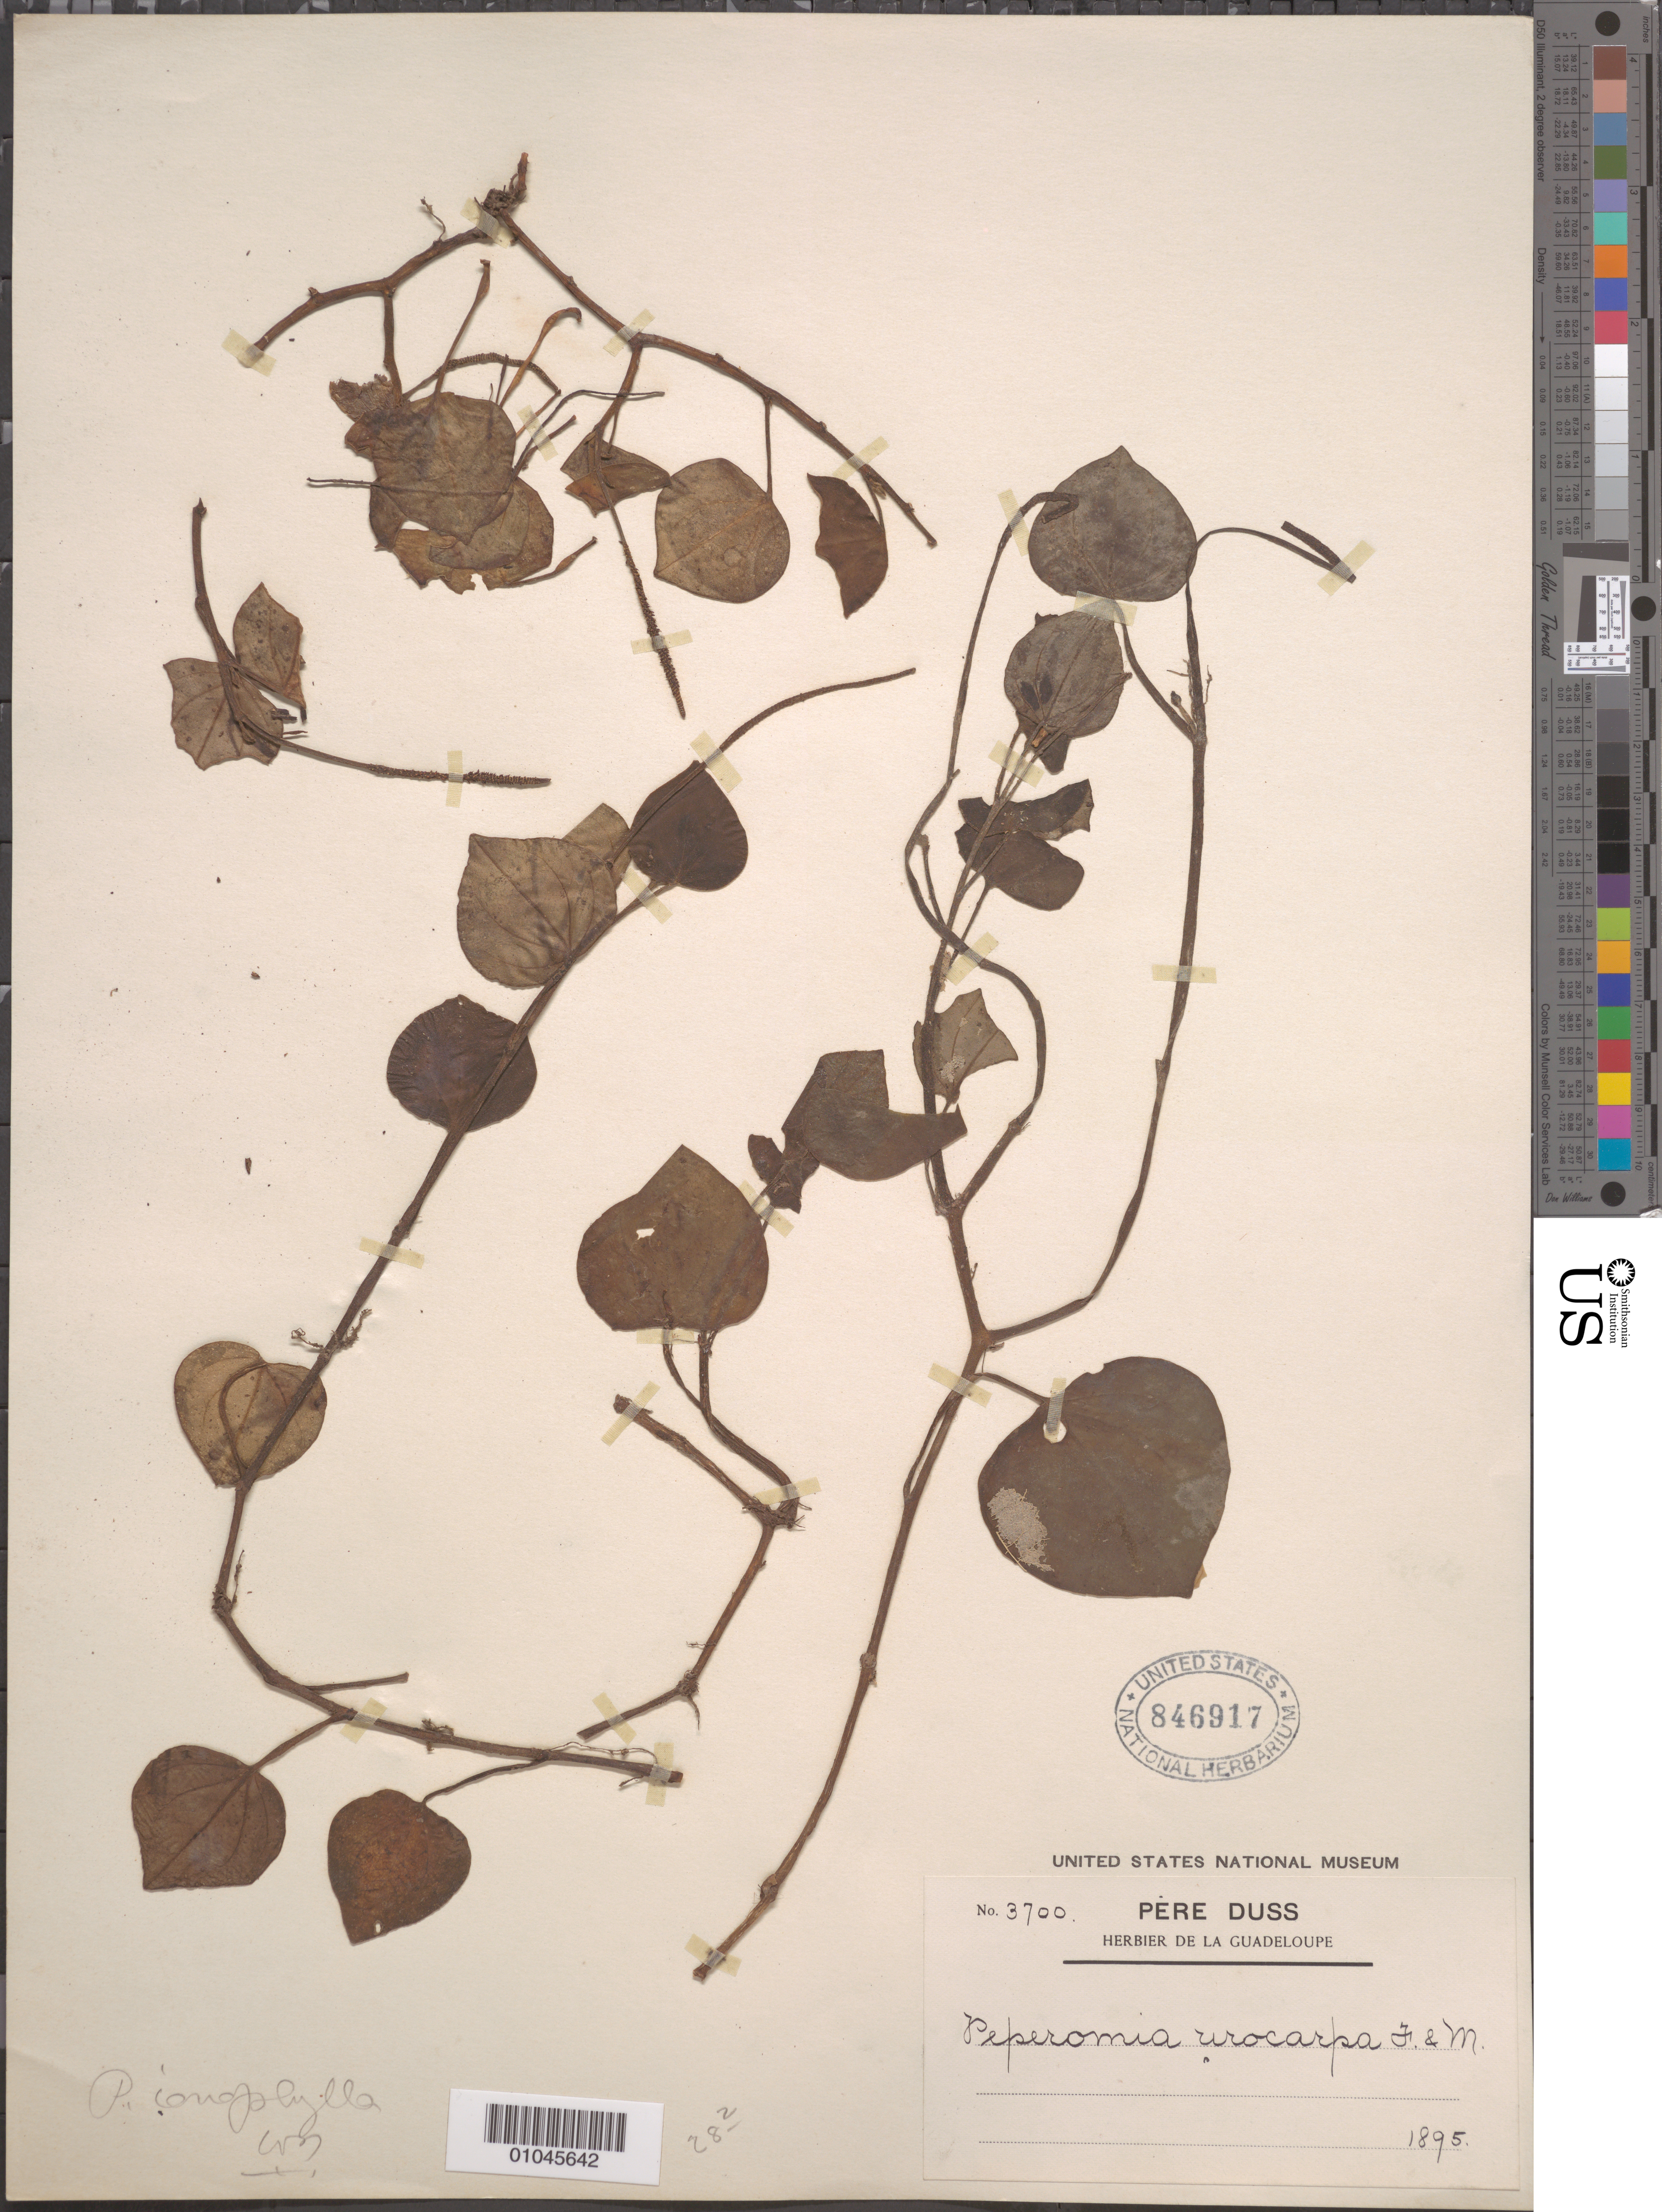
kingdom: Plantae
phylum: Tracheophyta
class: Magnoliopsida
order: Piperales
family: Piperaceae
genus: Peperomia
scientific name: Peperomia urocarpa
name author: Fisch. & C.A. Mey.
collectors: Père Duss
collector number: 3700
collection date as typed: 1895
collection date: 1895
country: Guadeloupe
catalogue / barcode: US 846917